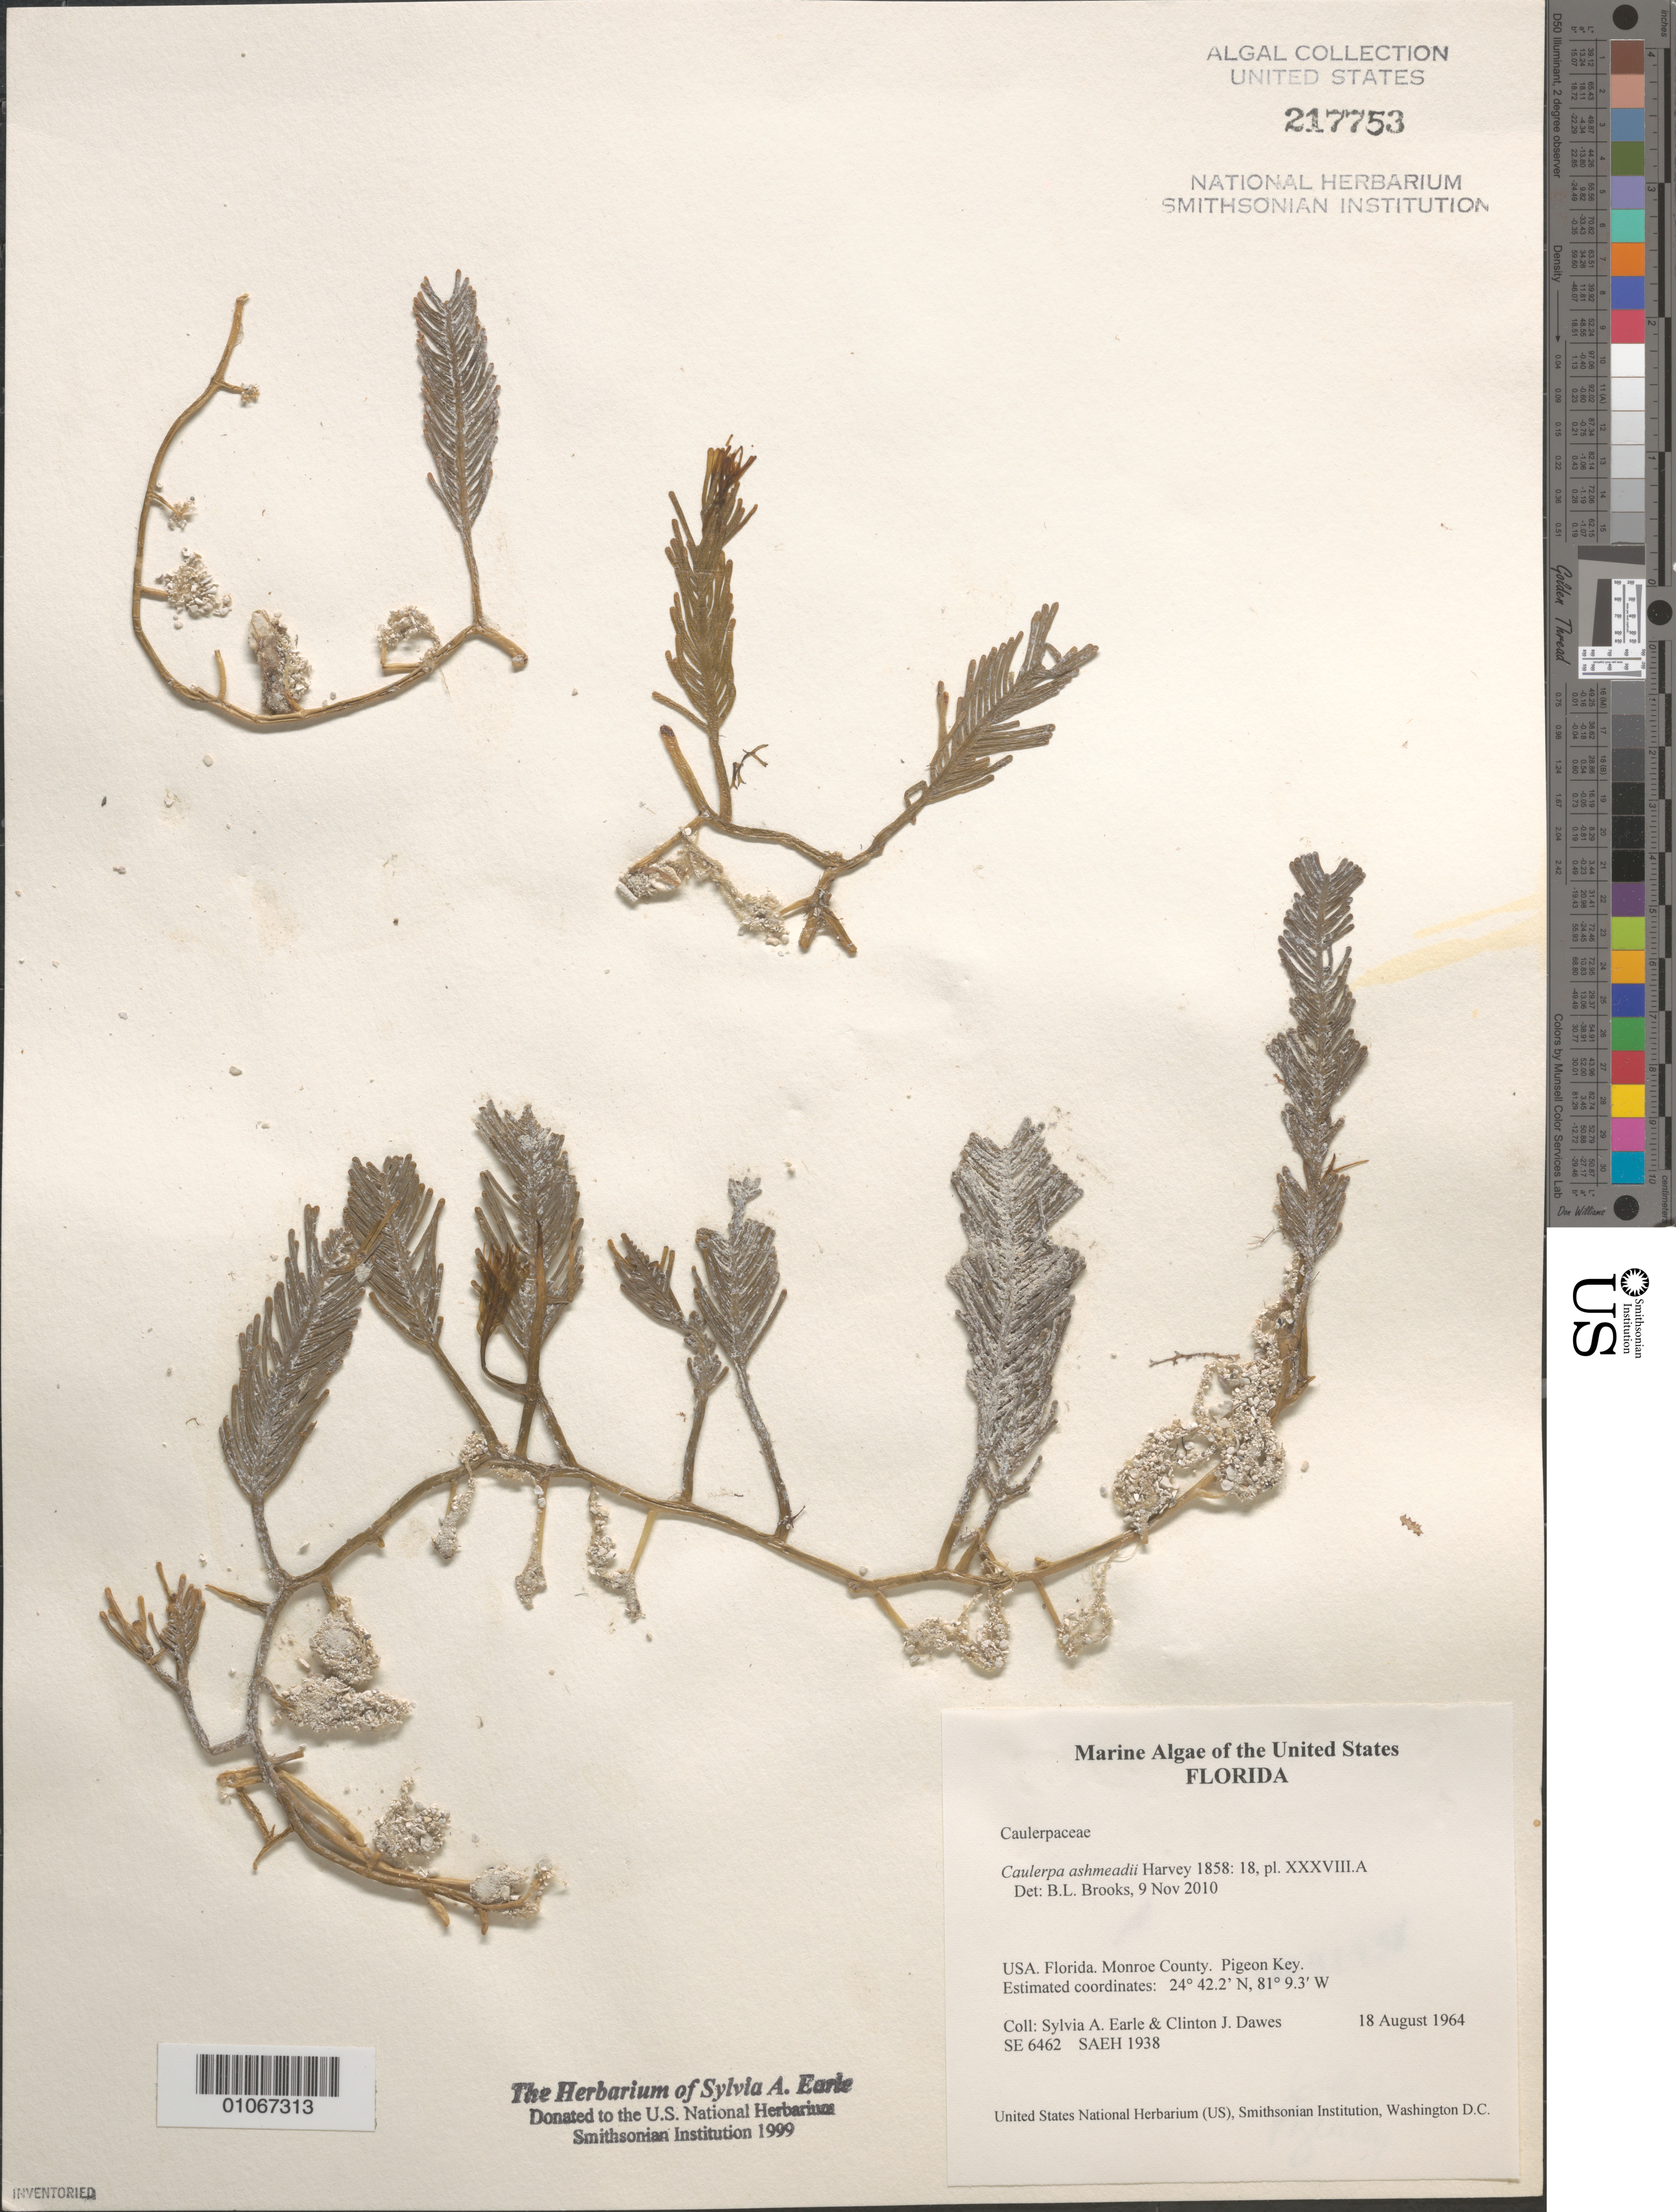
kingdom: Plantae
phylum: Chlorophyta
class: Ulvophyceae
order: Bryopsidales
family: Caulerpaceae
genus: Caulerpa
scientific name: Caulerpa ashmeadii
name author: Harv.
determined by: Brooks, B. L., (BOT), Smithsonian Institution - National Museum of Natural History (UNITED STATES)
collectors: S. A. Earle & C. Dawes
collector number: SE 6462 & SAEH 1938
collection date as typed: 18 Aug 1964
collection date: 1964-08-18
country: United States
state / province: Florida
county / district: Monroe County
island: Pigeon Key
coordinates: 24 42.2'N, 81 9.3'W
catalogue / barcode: US 217753